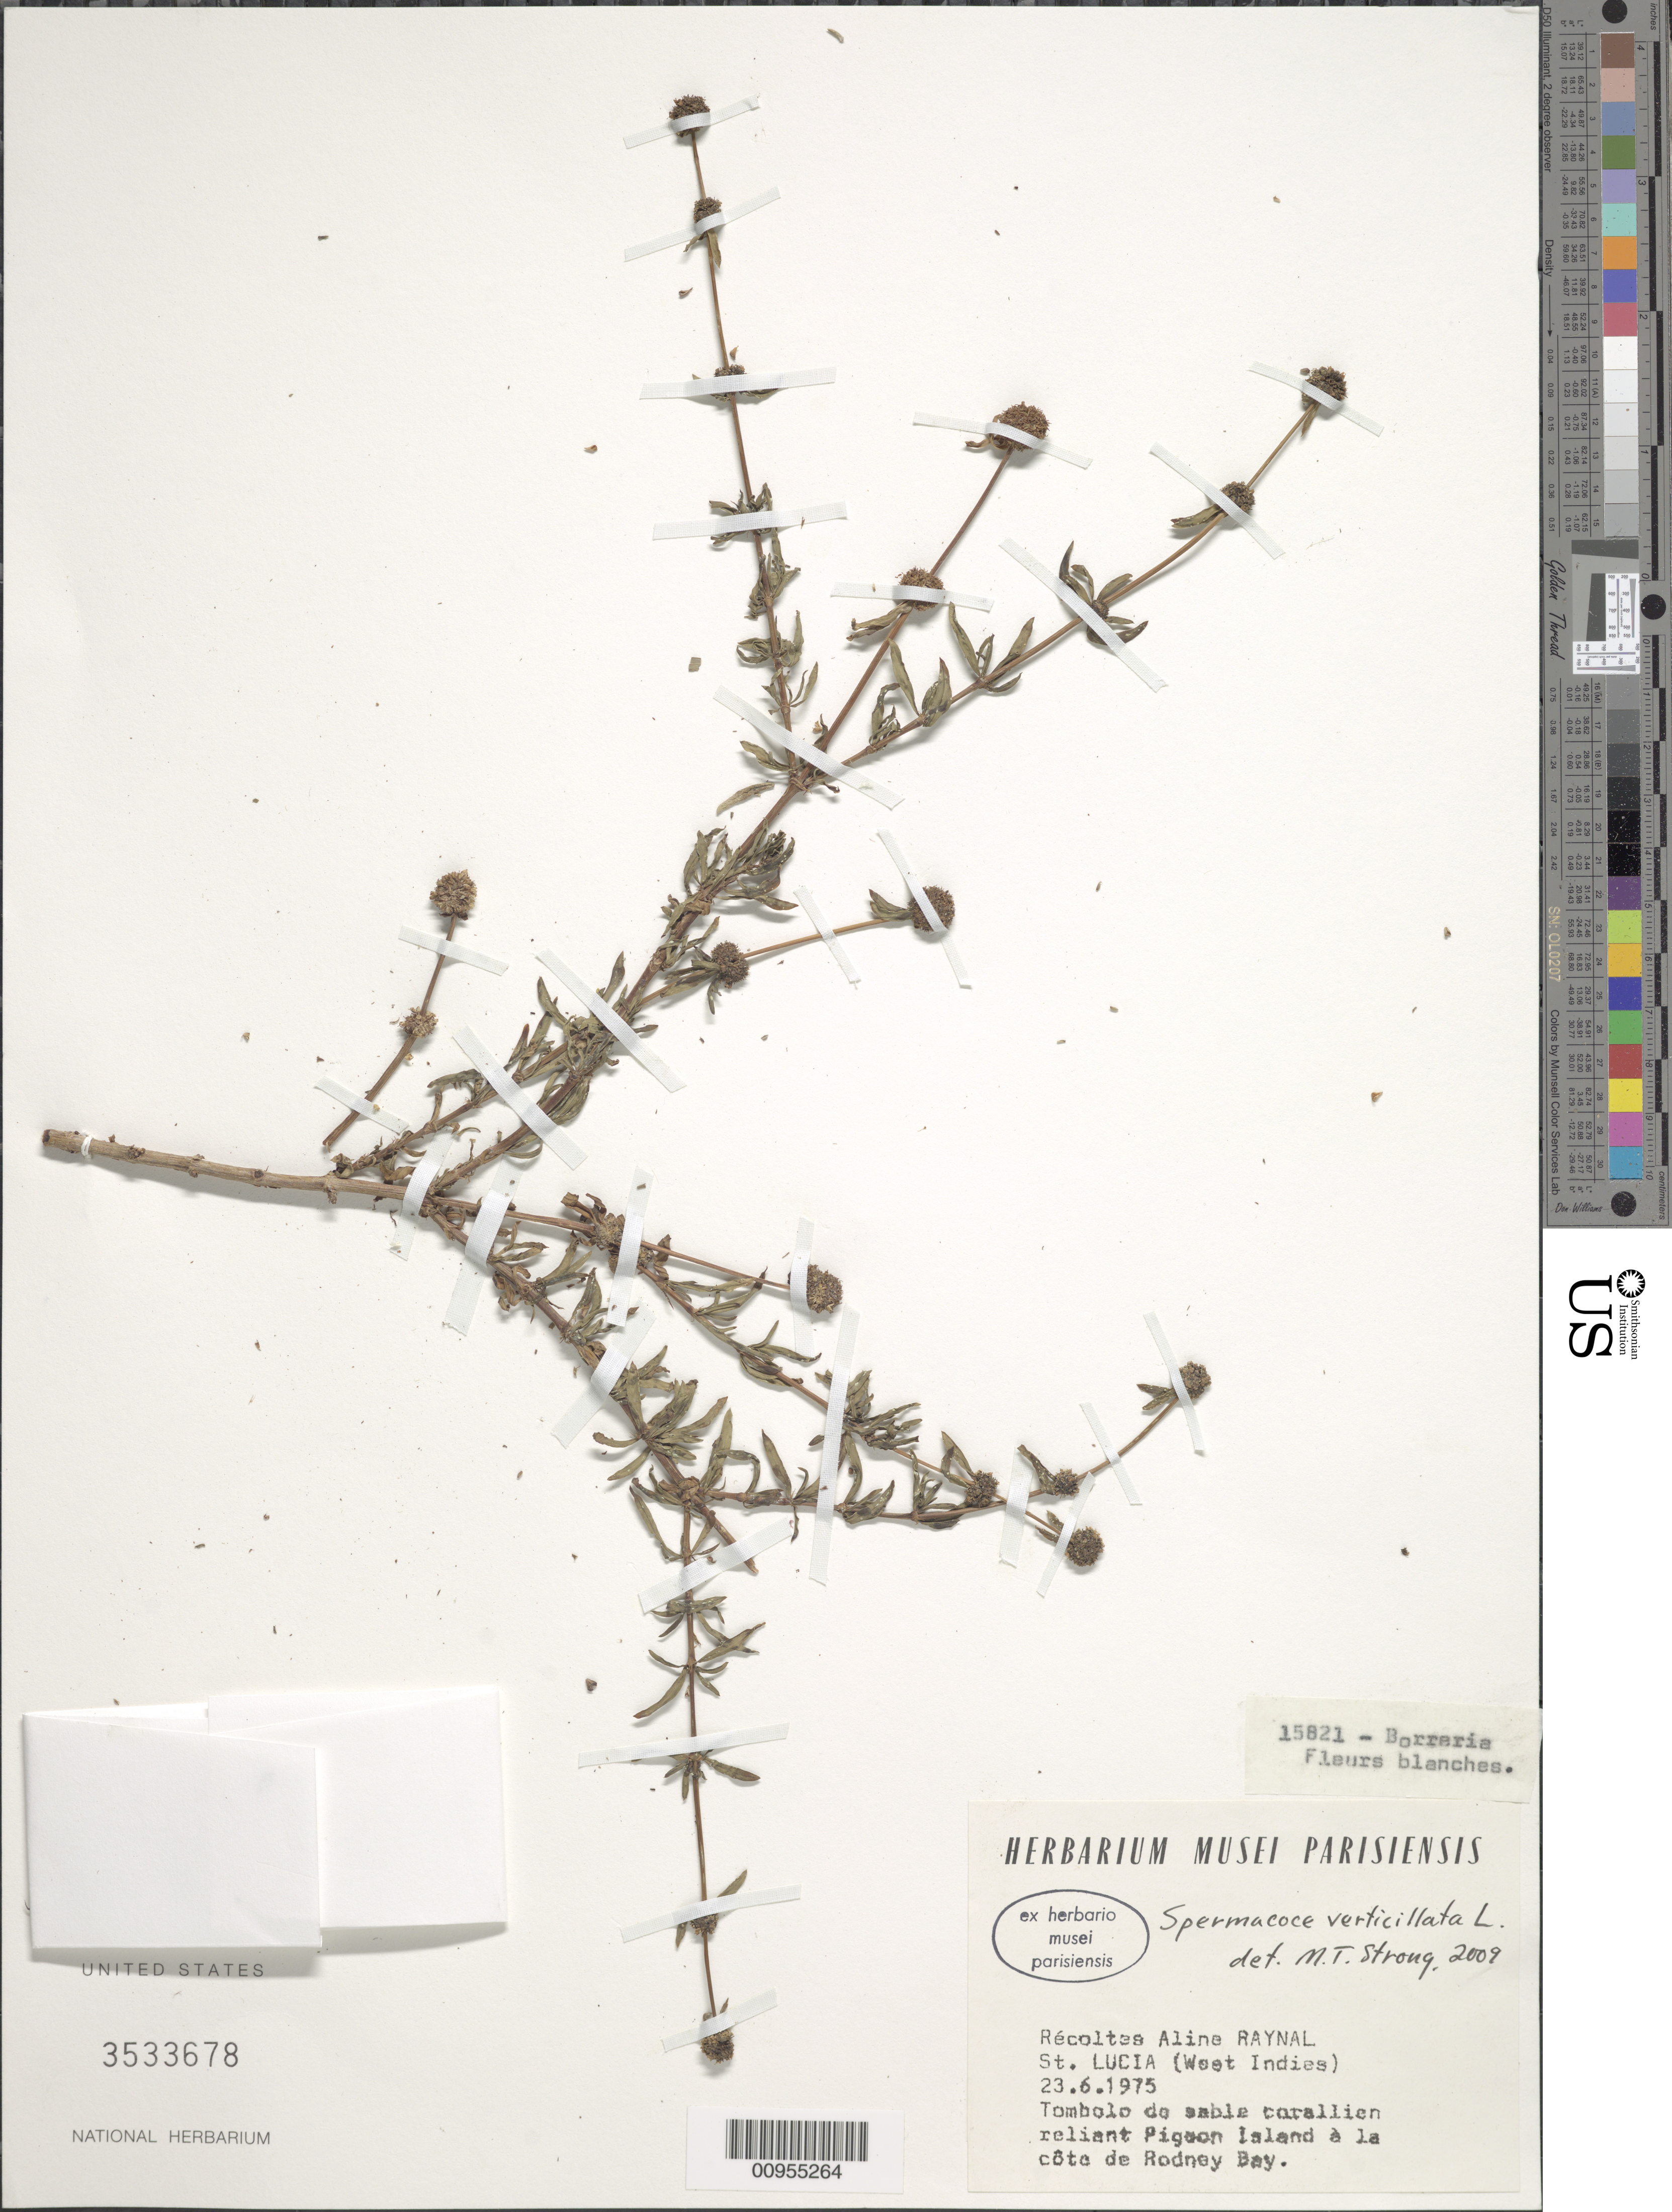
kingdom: Plantae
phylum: Tracheophyta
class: Magnoliopsida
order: Gentianales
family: Rubiaceae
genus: Spermacoce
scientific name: Spermacoce verticillata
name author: L.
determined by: Strong, M. T., (US), Smithsonian Institution - National Museum of Natural History (UNITED STATES)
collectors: A. M. Raynal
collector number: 15821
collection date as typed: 23 Jun 1975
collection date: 1975-06-23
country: St. Lucia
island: St. Lucia I.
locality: Tombolo do sable corallion reliant Pidgeon Island à la côte de Rodney Bay.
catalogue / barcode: US 3533678